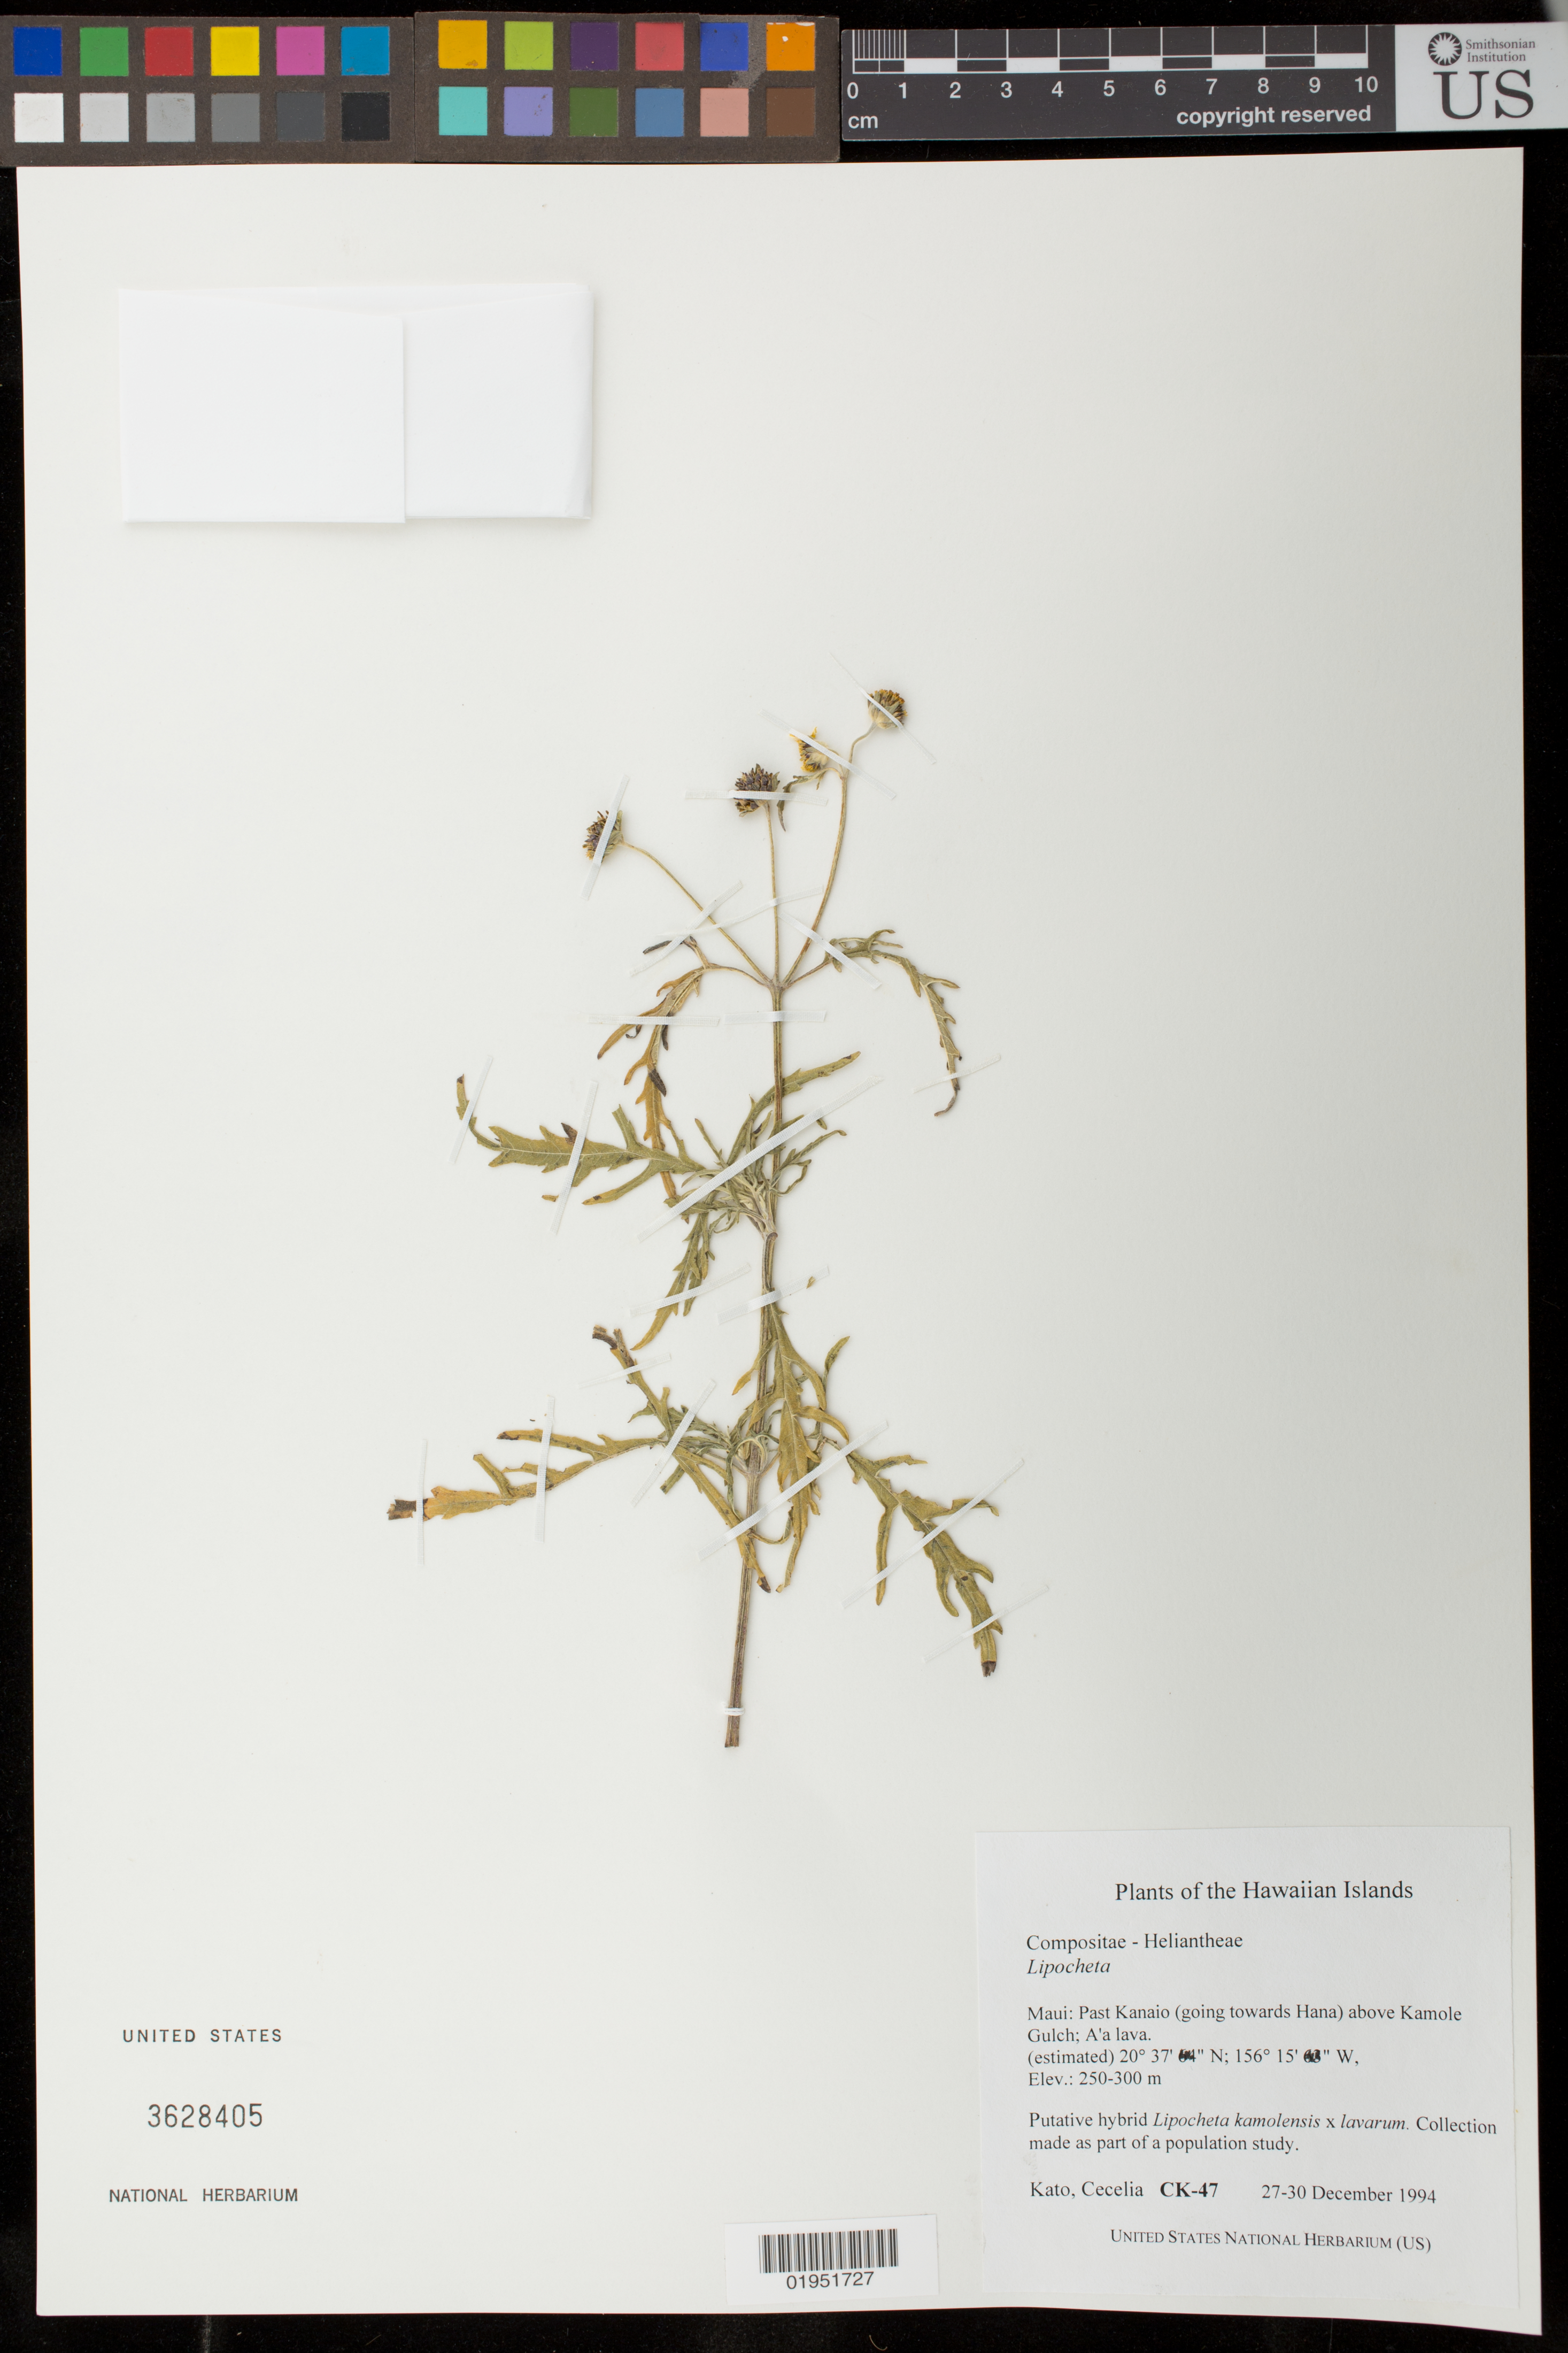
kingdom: Plantae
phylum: Tracheophyta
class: Magnoliopsida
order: Asterales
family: Asteraceae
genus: Lipochaeta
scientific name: Lipochaeta sp.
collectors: C. Kato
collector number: CK-47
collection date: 1994-12-27/1994-12-30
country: United States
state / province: Hawaii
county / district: Maui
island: Maui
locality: Past Kanaio (Going towards Hana) above Kamole Gulch; A'a lava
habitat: A'a lava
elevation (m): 250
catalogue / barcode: US 3628405